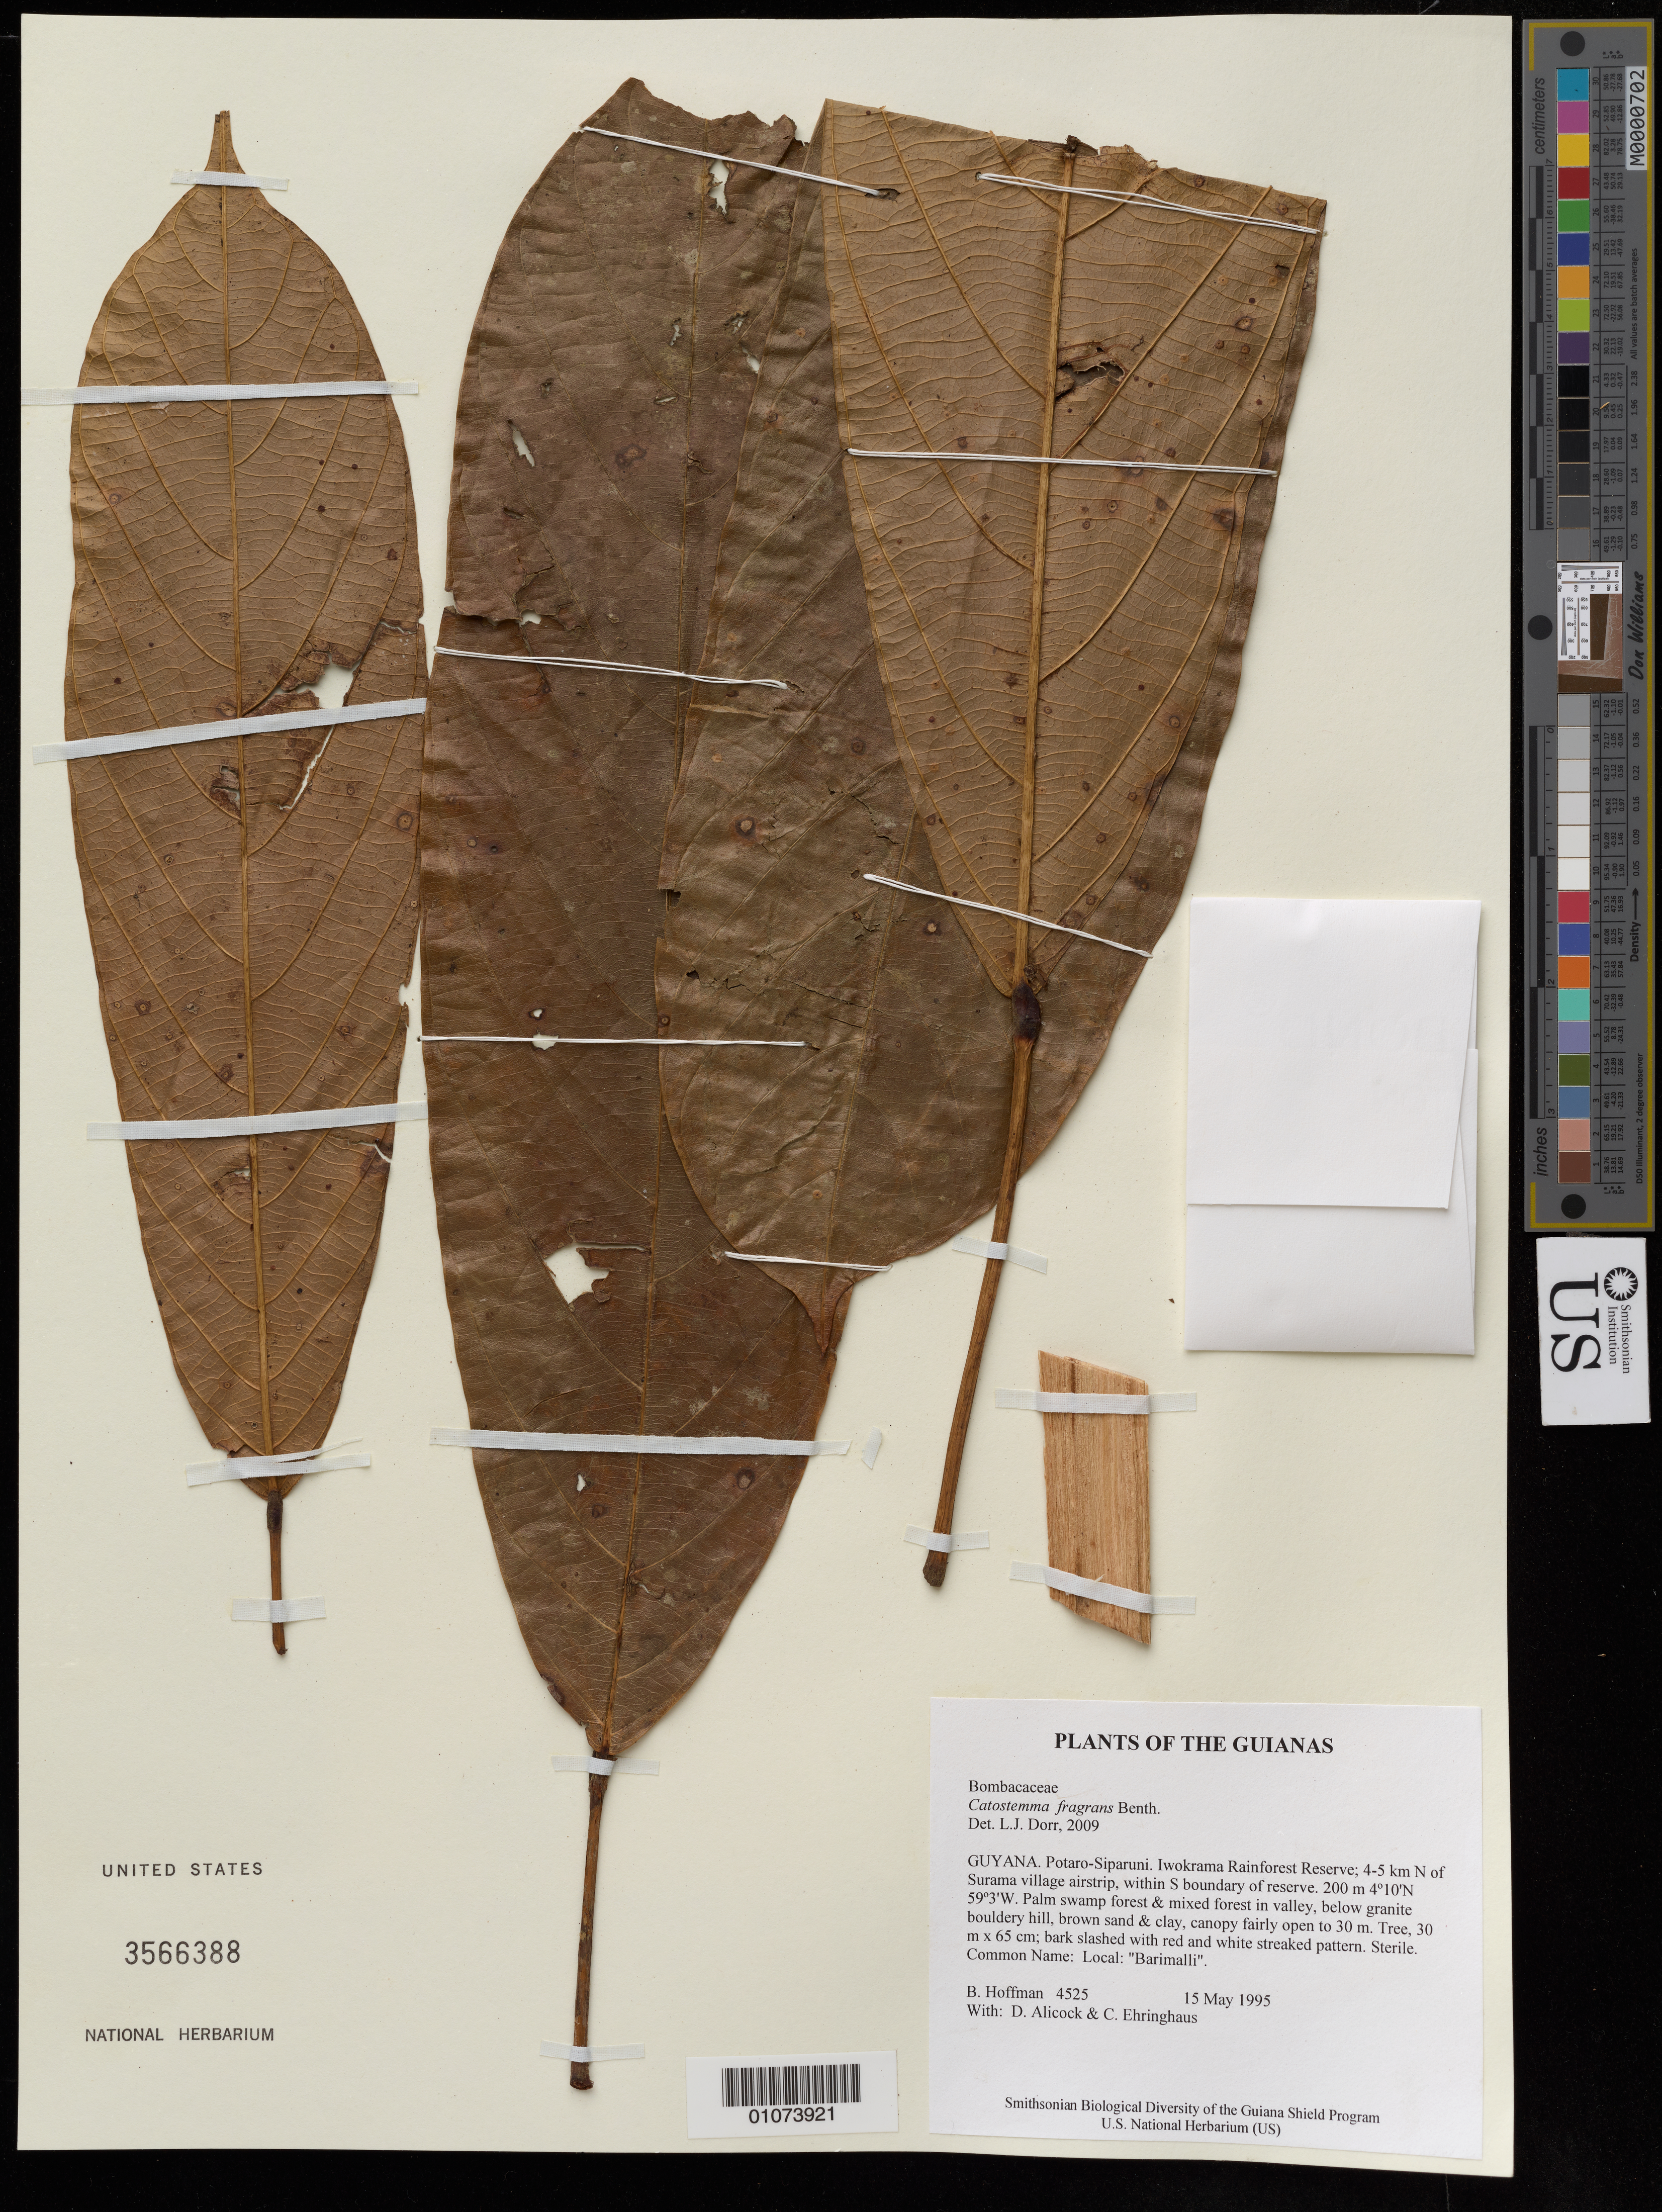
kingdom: Plantae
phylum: Tracheophyta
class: Magnoliopsida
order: Malvales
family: Malvaceae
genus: Catostemma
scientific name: Catostemma fragrans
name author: Benth.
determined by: Dorr, L. J., (BOT), Smithsonian Institution - National Museum of Natural History (UNITED STATES)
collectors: B. Hoffman, D. Allicock & C. Ehringhaus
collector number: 4525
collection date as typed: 15 May 1995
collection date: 1995-05-15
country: Guyana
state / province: Potaro-Siparuni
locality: Iwokrama Rainforest Reserve; 4-5 km N of Surama village airstrip, within S boundary of reserve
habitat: Palm swamp forest & mixed forest in valley, below granite bouldery hill, brown sand & clay, canopy fairly open to 30 m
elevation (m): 200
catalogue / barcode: US 3566388